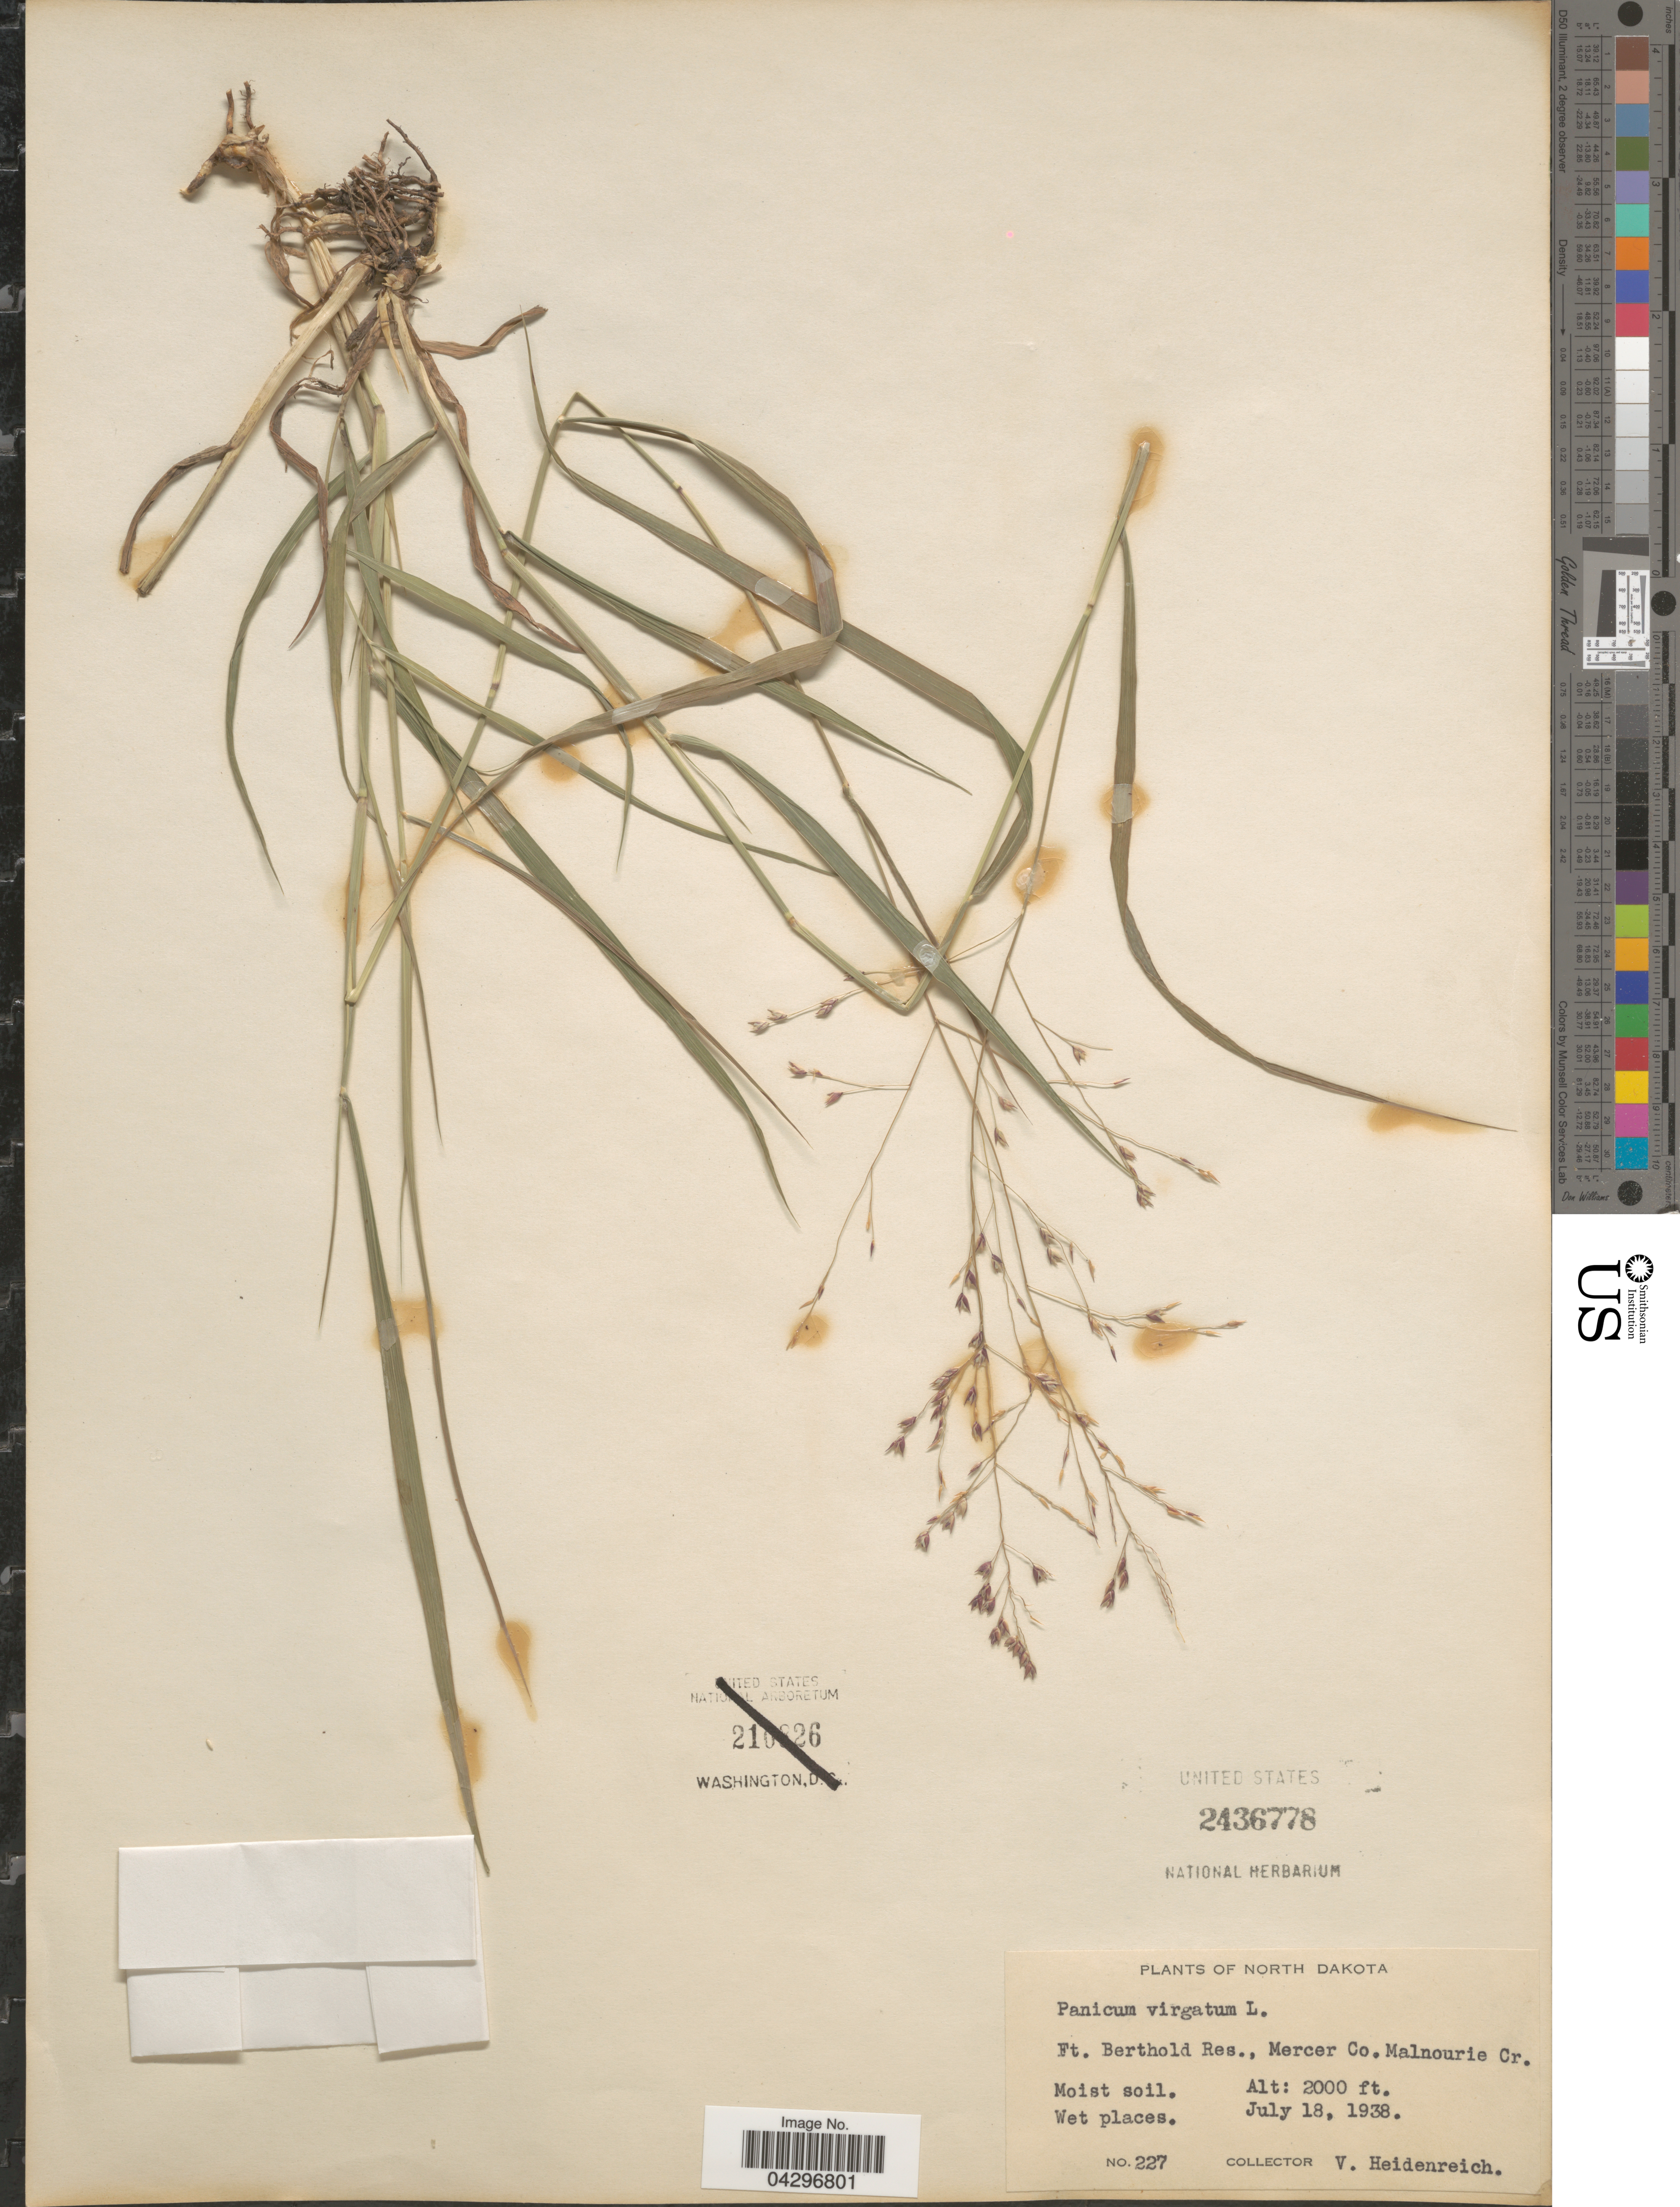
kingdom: Plantae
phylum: Tracheophyta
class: Liliopsida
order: Poales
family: Poaceae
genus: Panicum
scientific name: Panicum virgatum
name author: L.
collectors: V. Heidenreich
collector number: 227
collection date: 1938-07-18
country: United States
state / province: North Dakota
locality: Ft. Berthold Res., Mercer Co. Malnourie Cr.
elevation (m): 610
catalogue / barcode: US 2436778